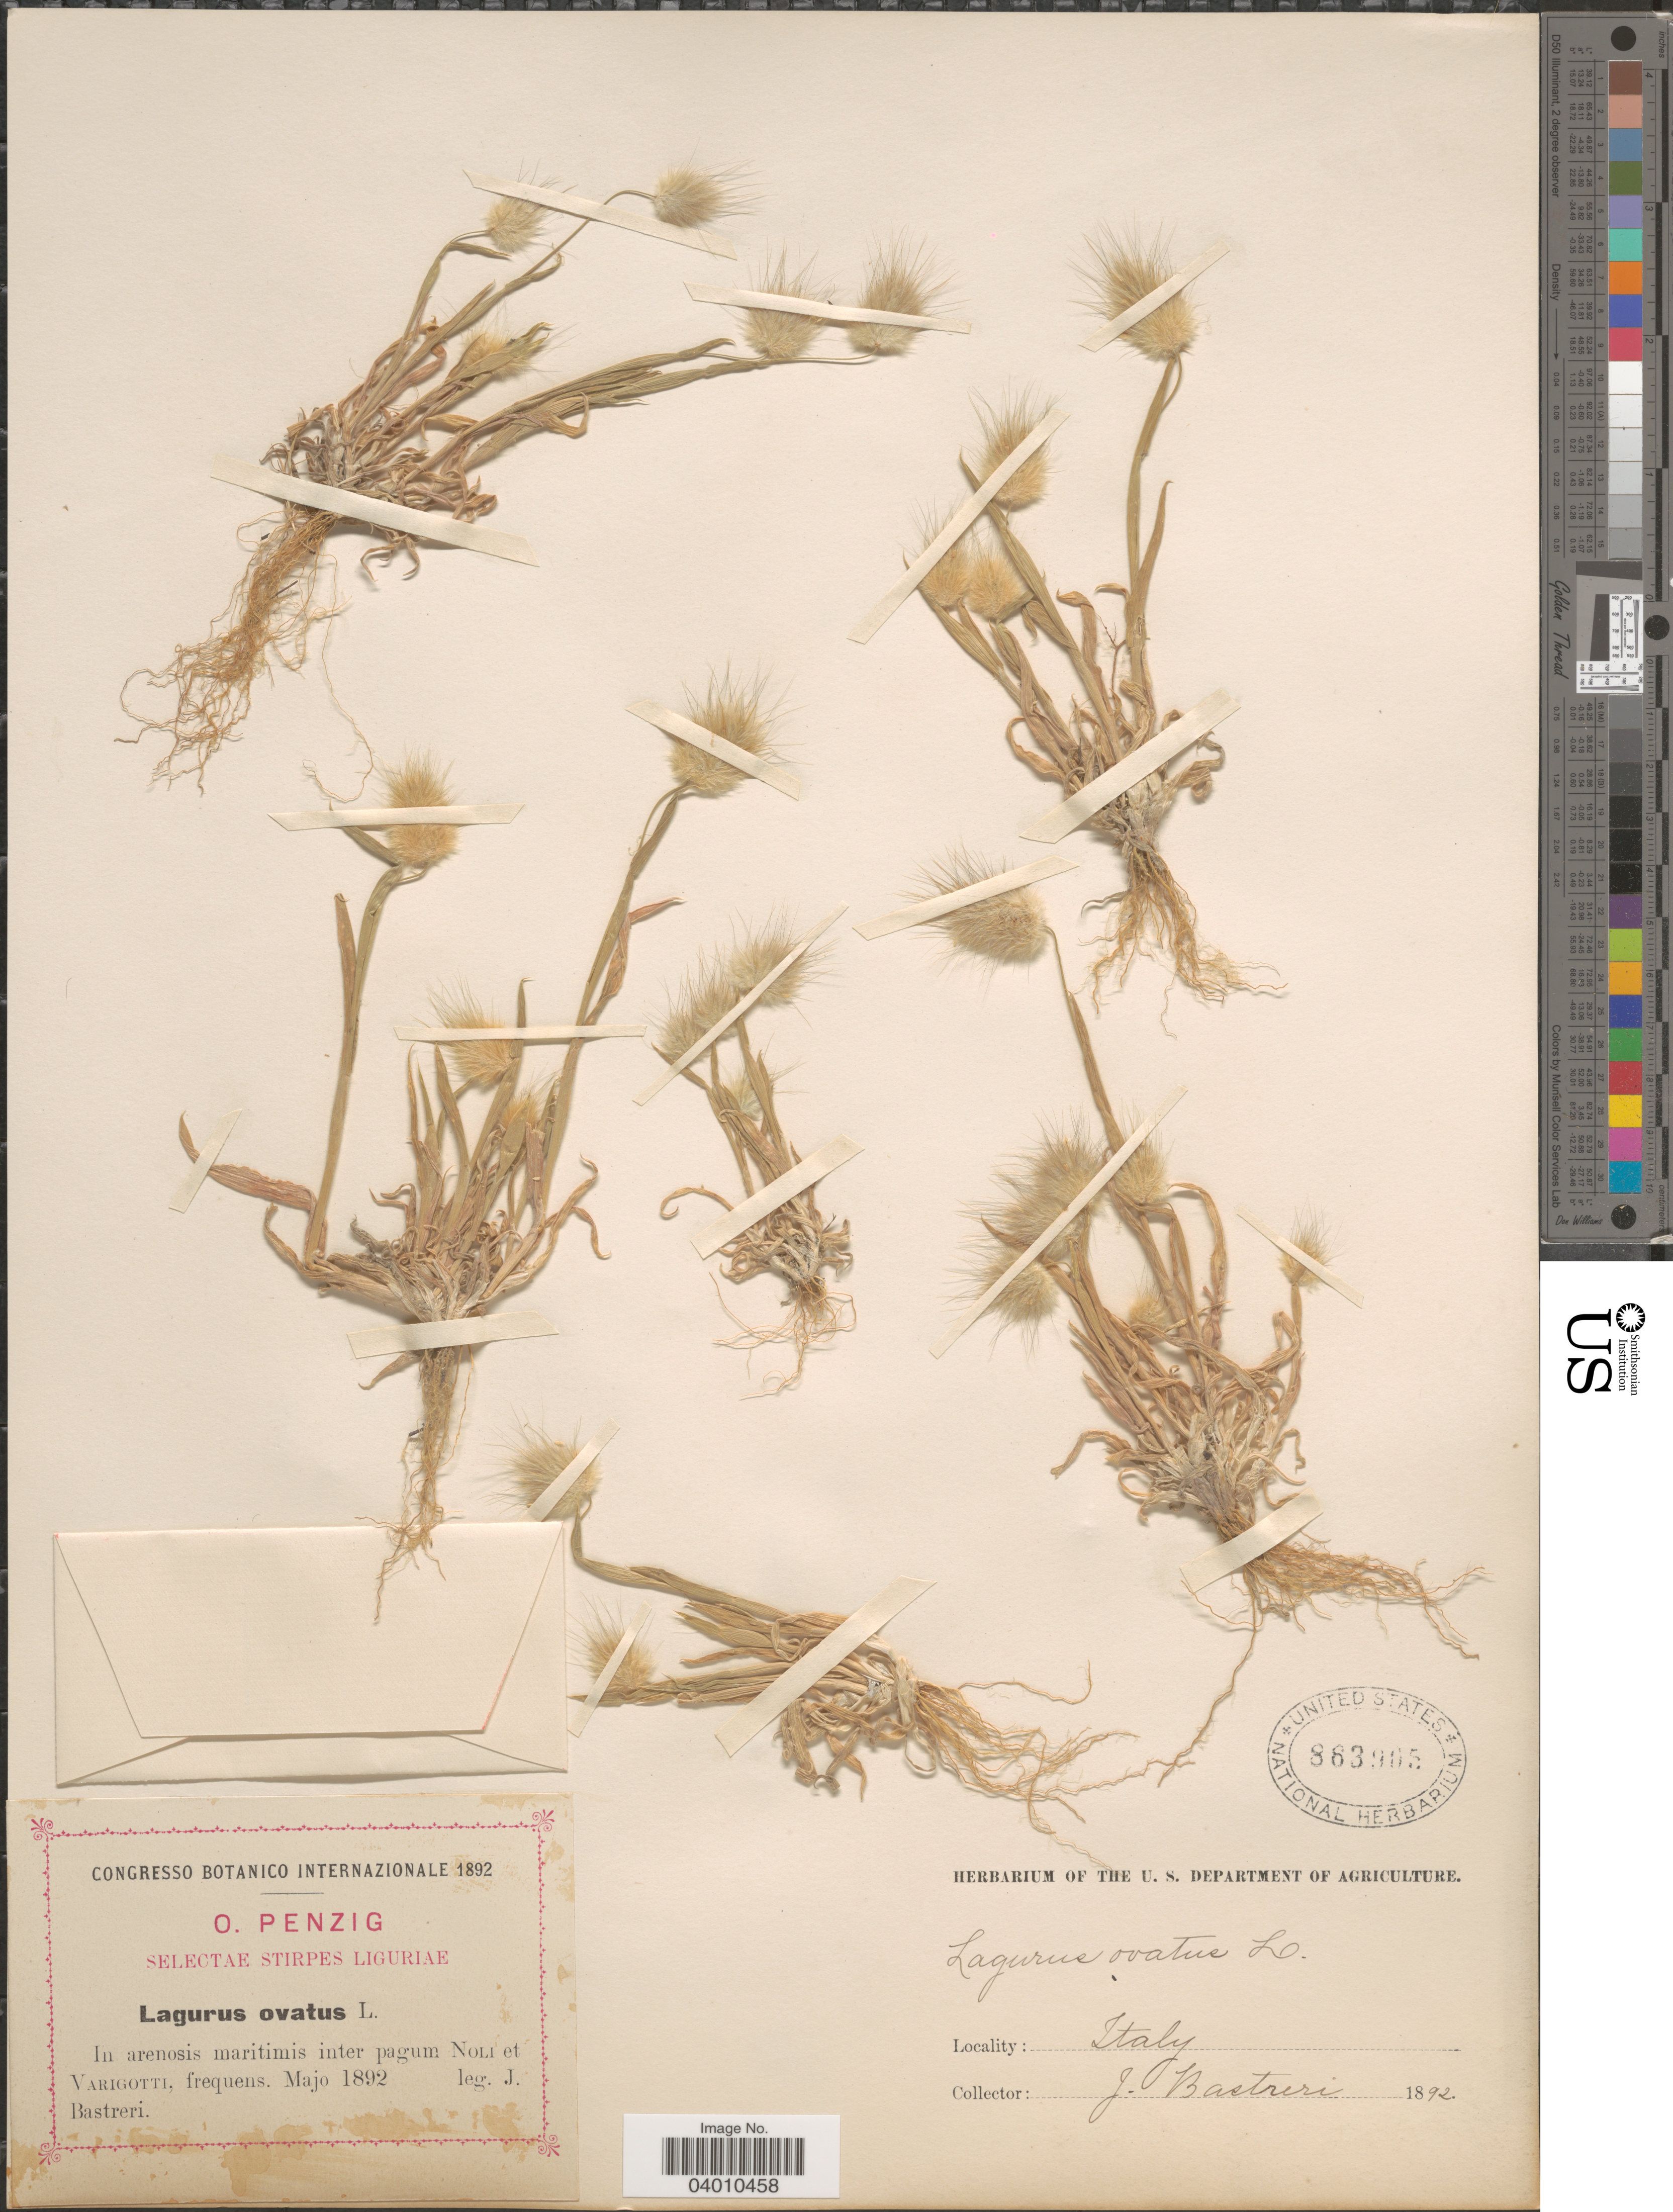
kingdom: Plantae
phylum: Tracheophyta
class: Liliopsida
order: Poales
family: Poaceae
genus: Lagurus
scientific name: Lagurus ovatus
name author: L.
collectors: J. Bastreri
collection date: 1892-05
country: Italy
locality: In arenosis maritimis inter pagum Noli et Varigotti.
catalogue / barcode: US 863905